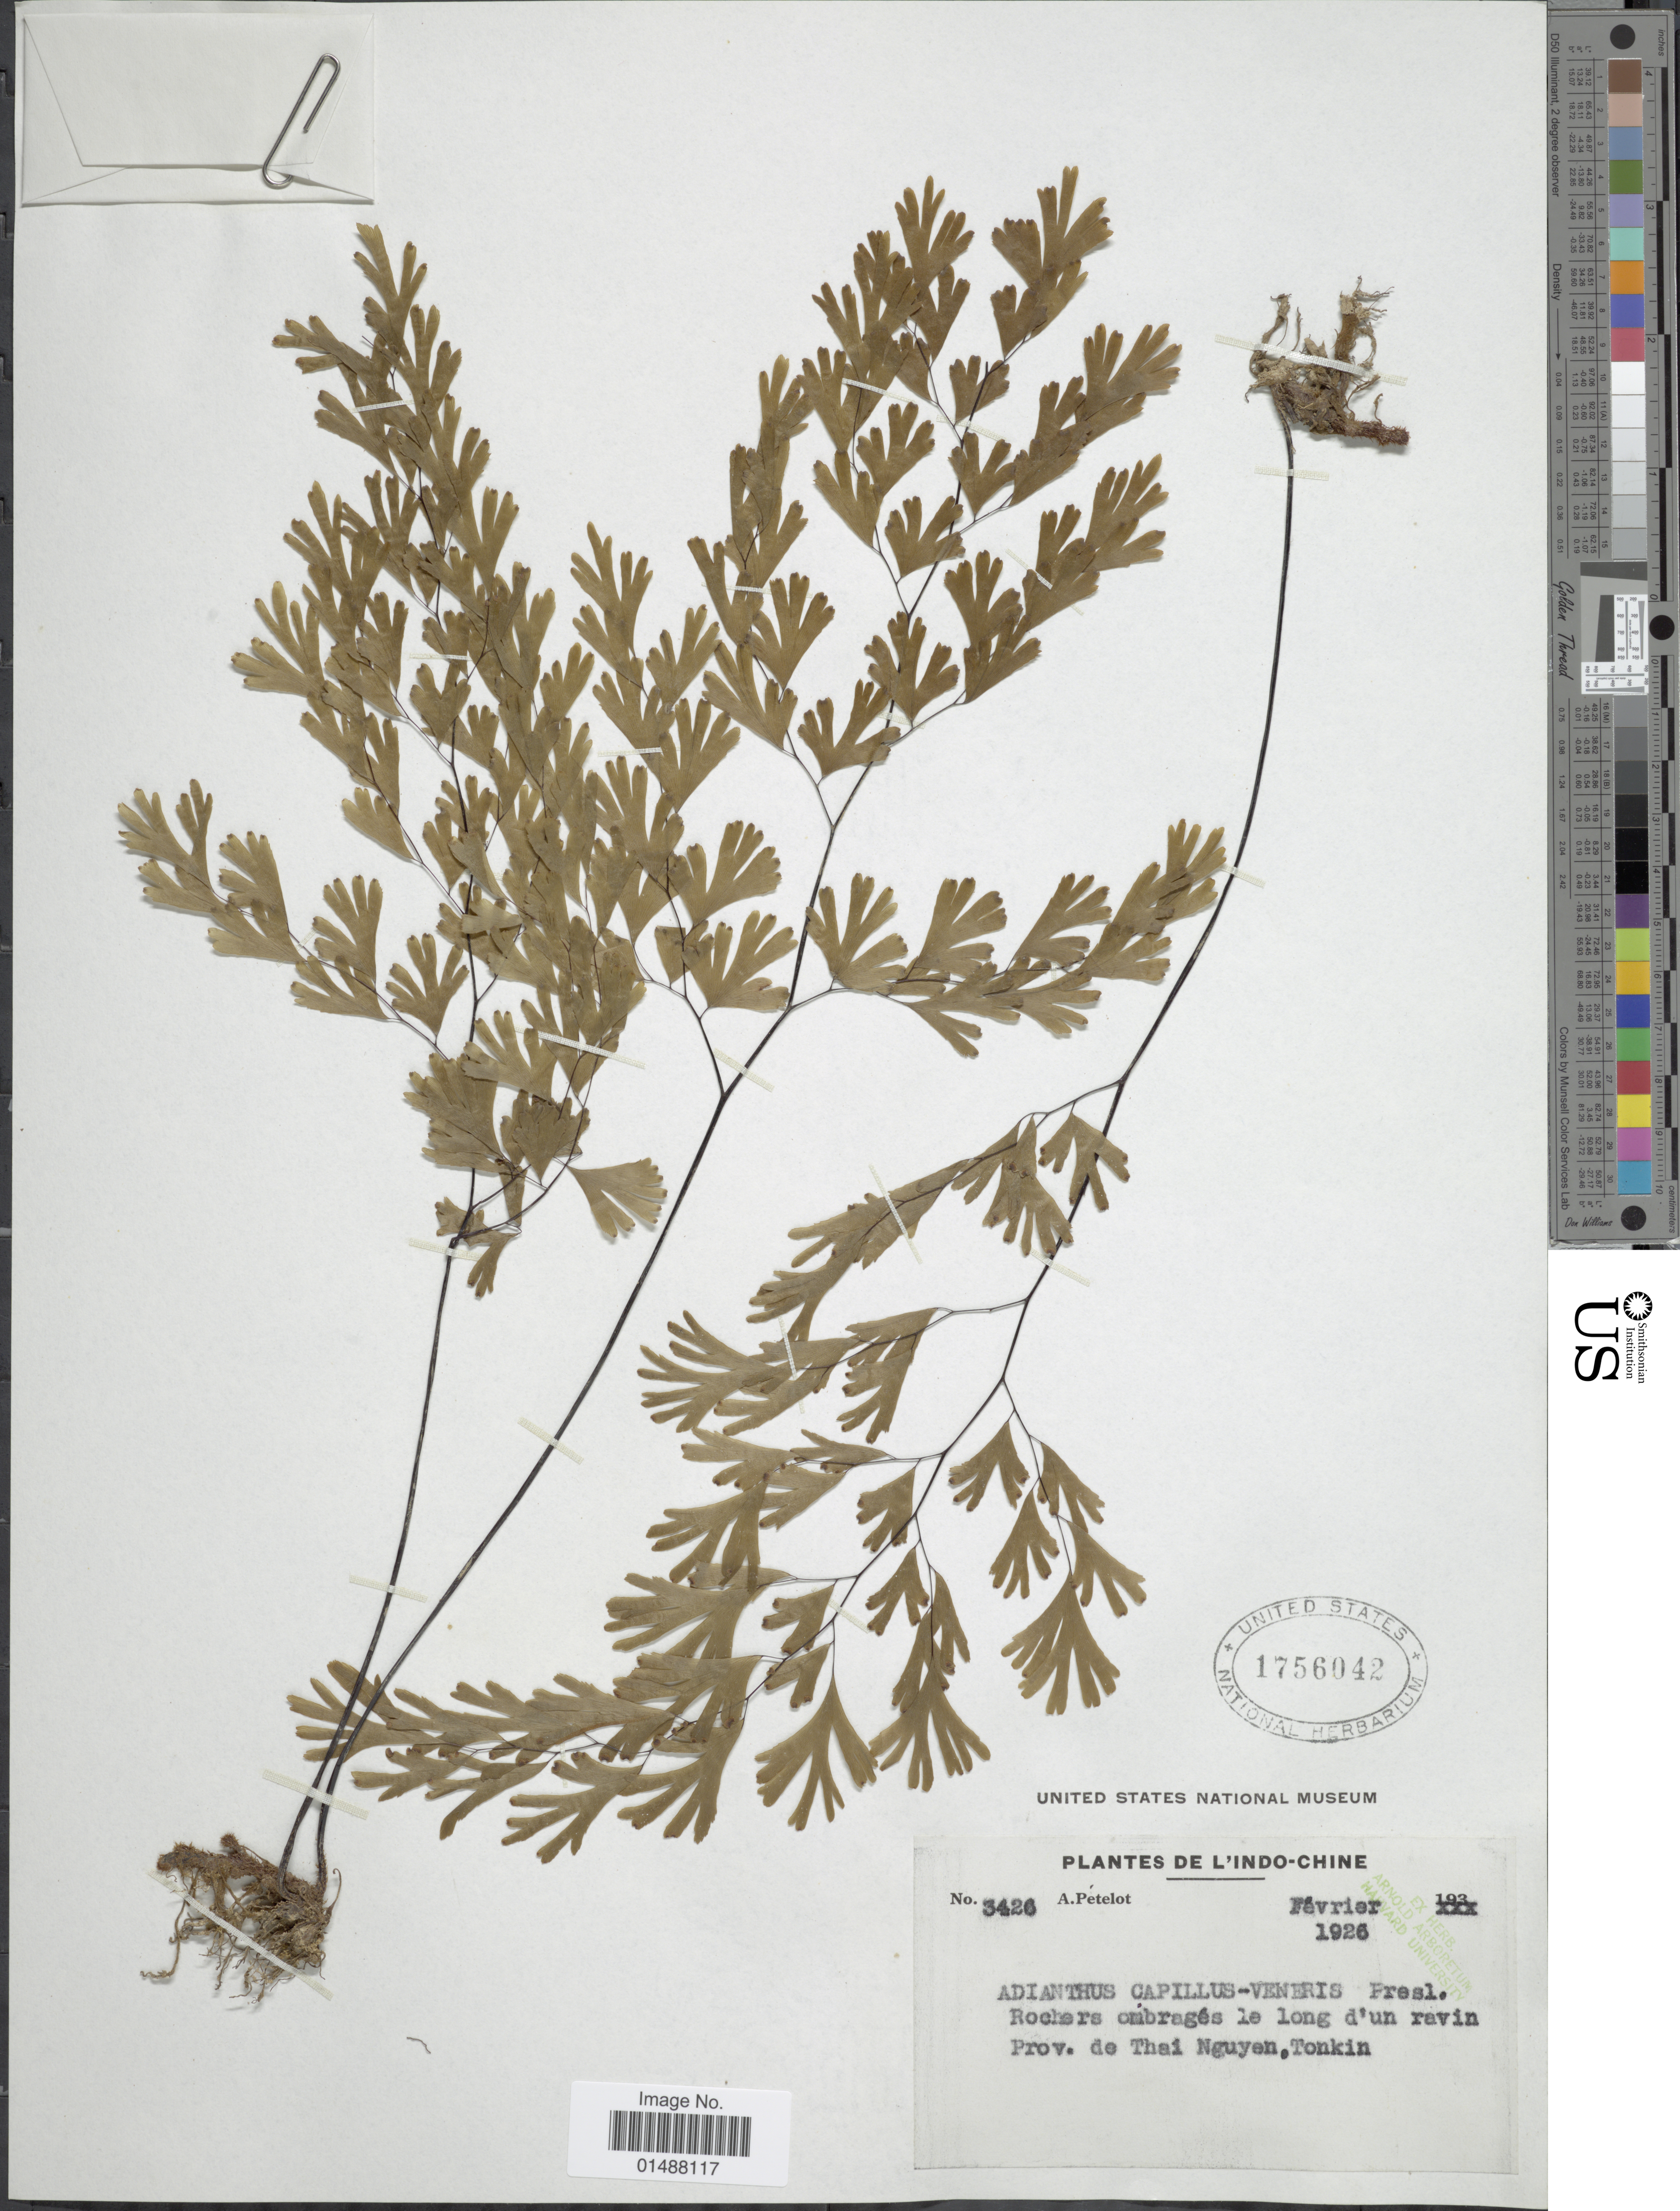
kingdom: Plantae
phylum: Tracheophyta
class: Polypodiopsida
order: Polypodiales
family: Pteridaceae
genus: Adiantum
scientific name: Adiantum capillus-veneris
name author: L.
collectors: A. Petelot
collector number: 3426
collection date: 1926-02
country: Vietnam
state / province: Thai Nguyen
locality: Prov. de Thai Nguyen, Tonkin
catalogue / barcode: US 1756042